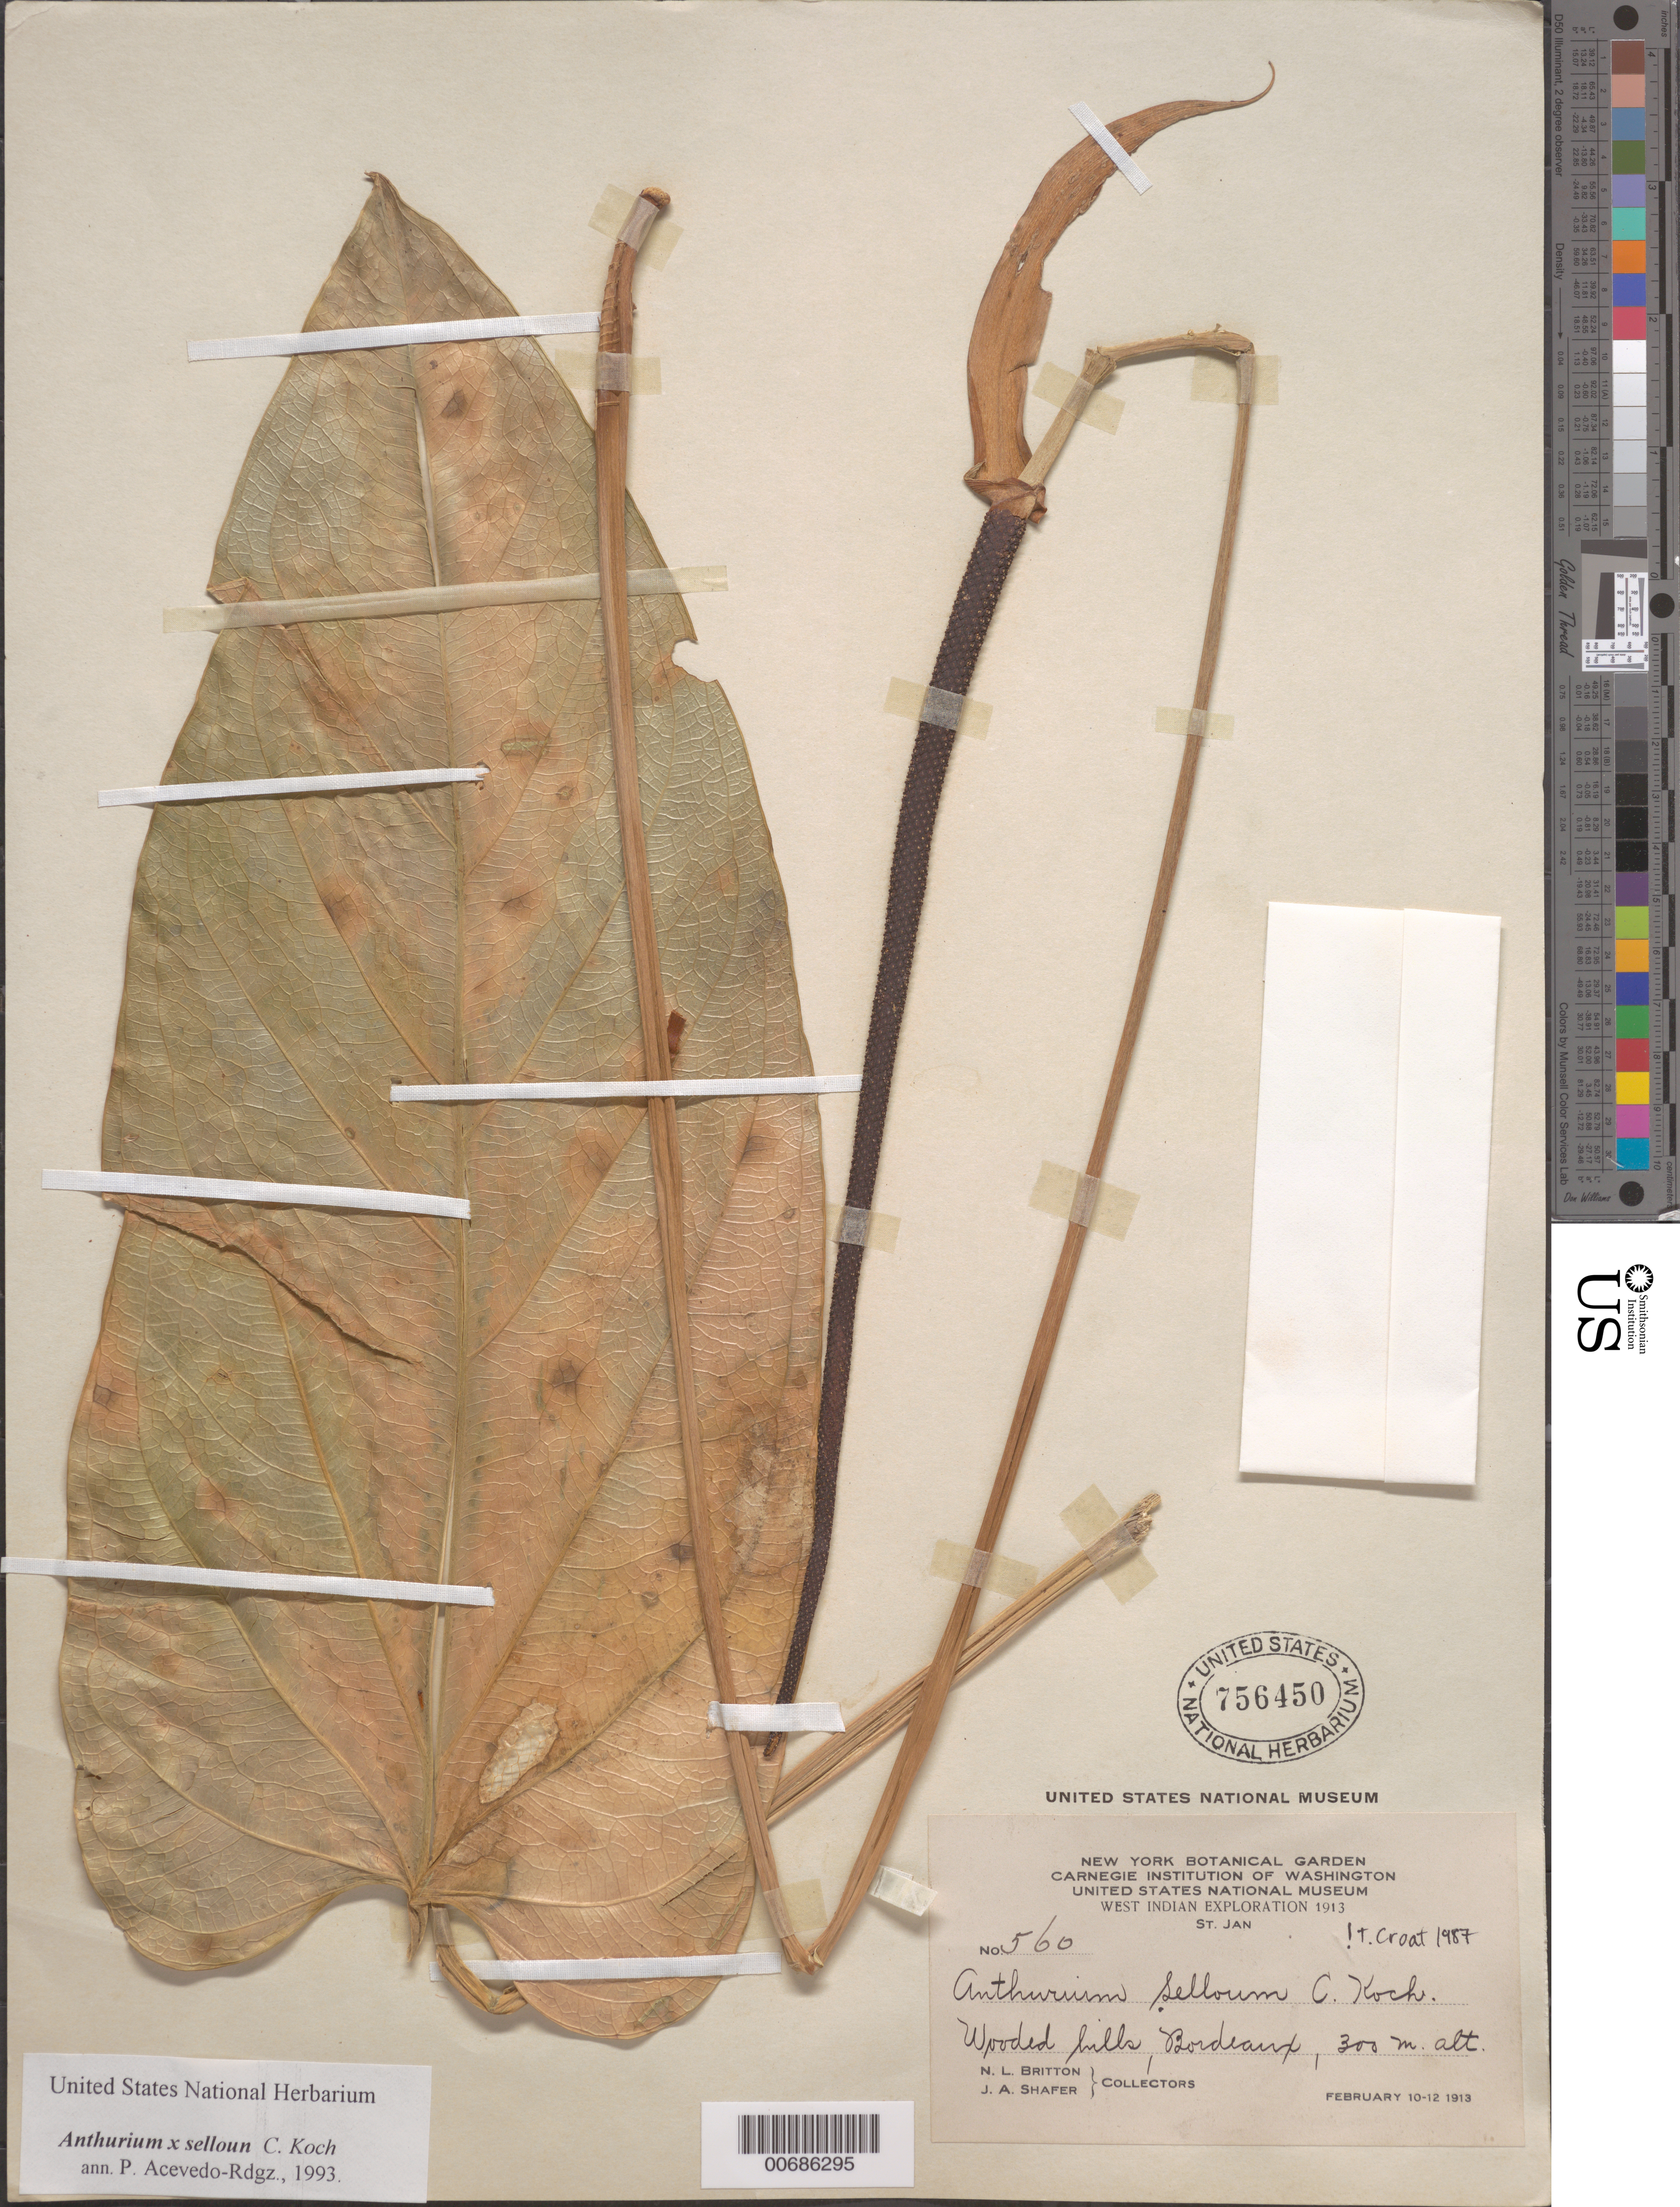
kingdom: Plantae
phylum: Tracheophyta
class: Liliopsida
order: Alismatales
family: Araceae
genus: Anthurium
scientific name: Anthurium x selloanum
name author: K. Koch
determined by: Acevedo-Rodríguez, P., (BOT), Smithsonian Institution - National Museum of Natural History (UNITED STATES)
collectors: N. Britton & J. A. Shafer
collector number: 560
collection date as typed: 10 Feb 1913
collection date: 1913-02-10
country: U.S. Virgin Islands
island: St. John Island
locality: Bordeaux, St. John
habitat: Wooded Hills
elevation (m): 300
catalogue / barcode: US 756450